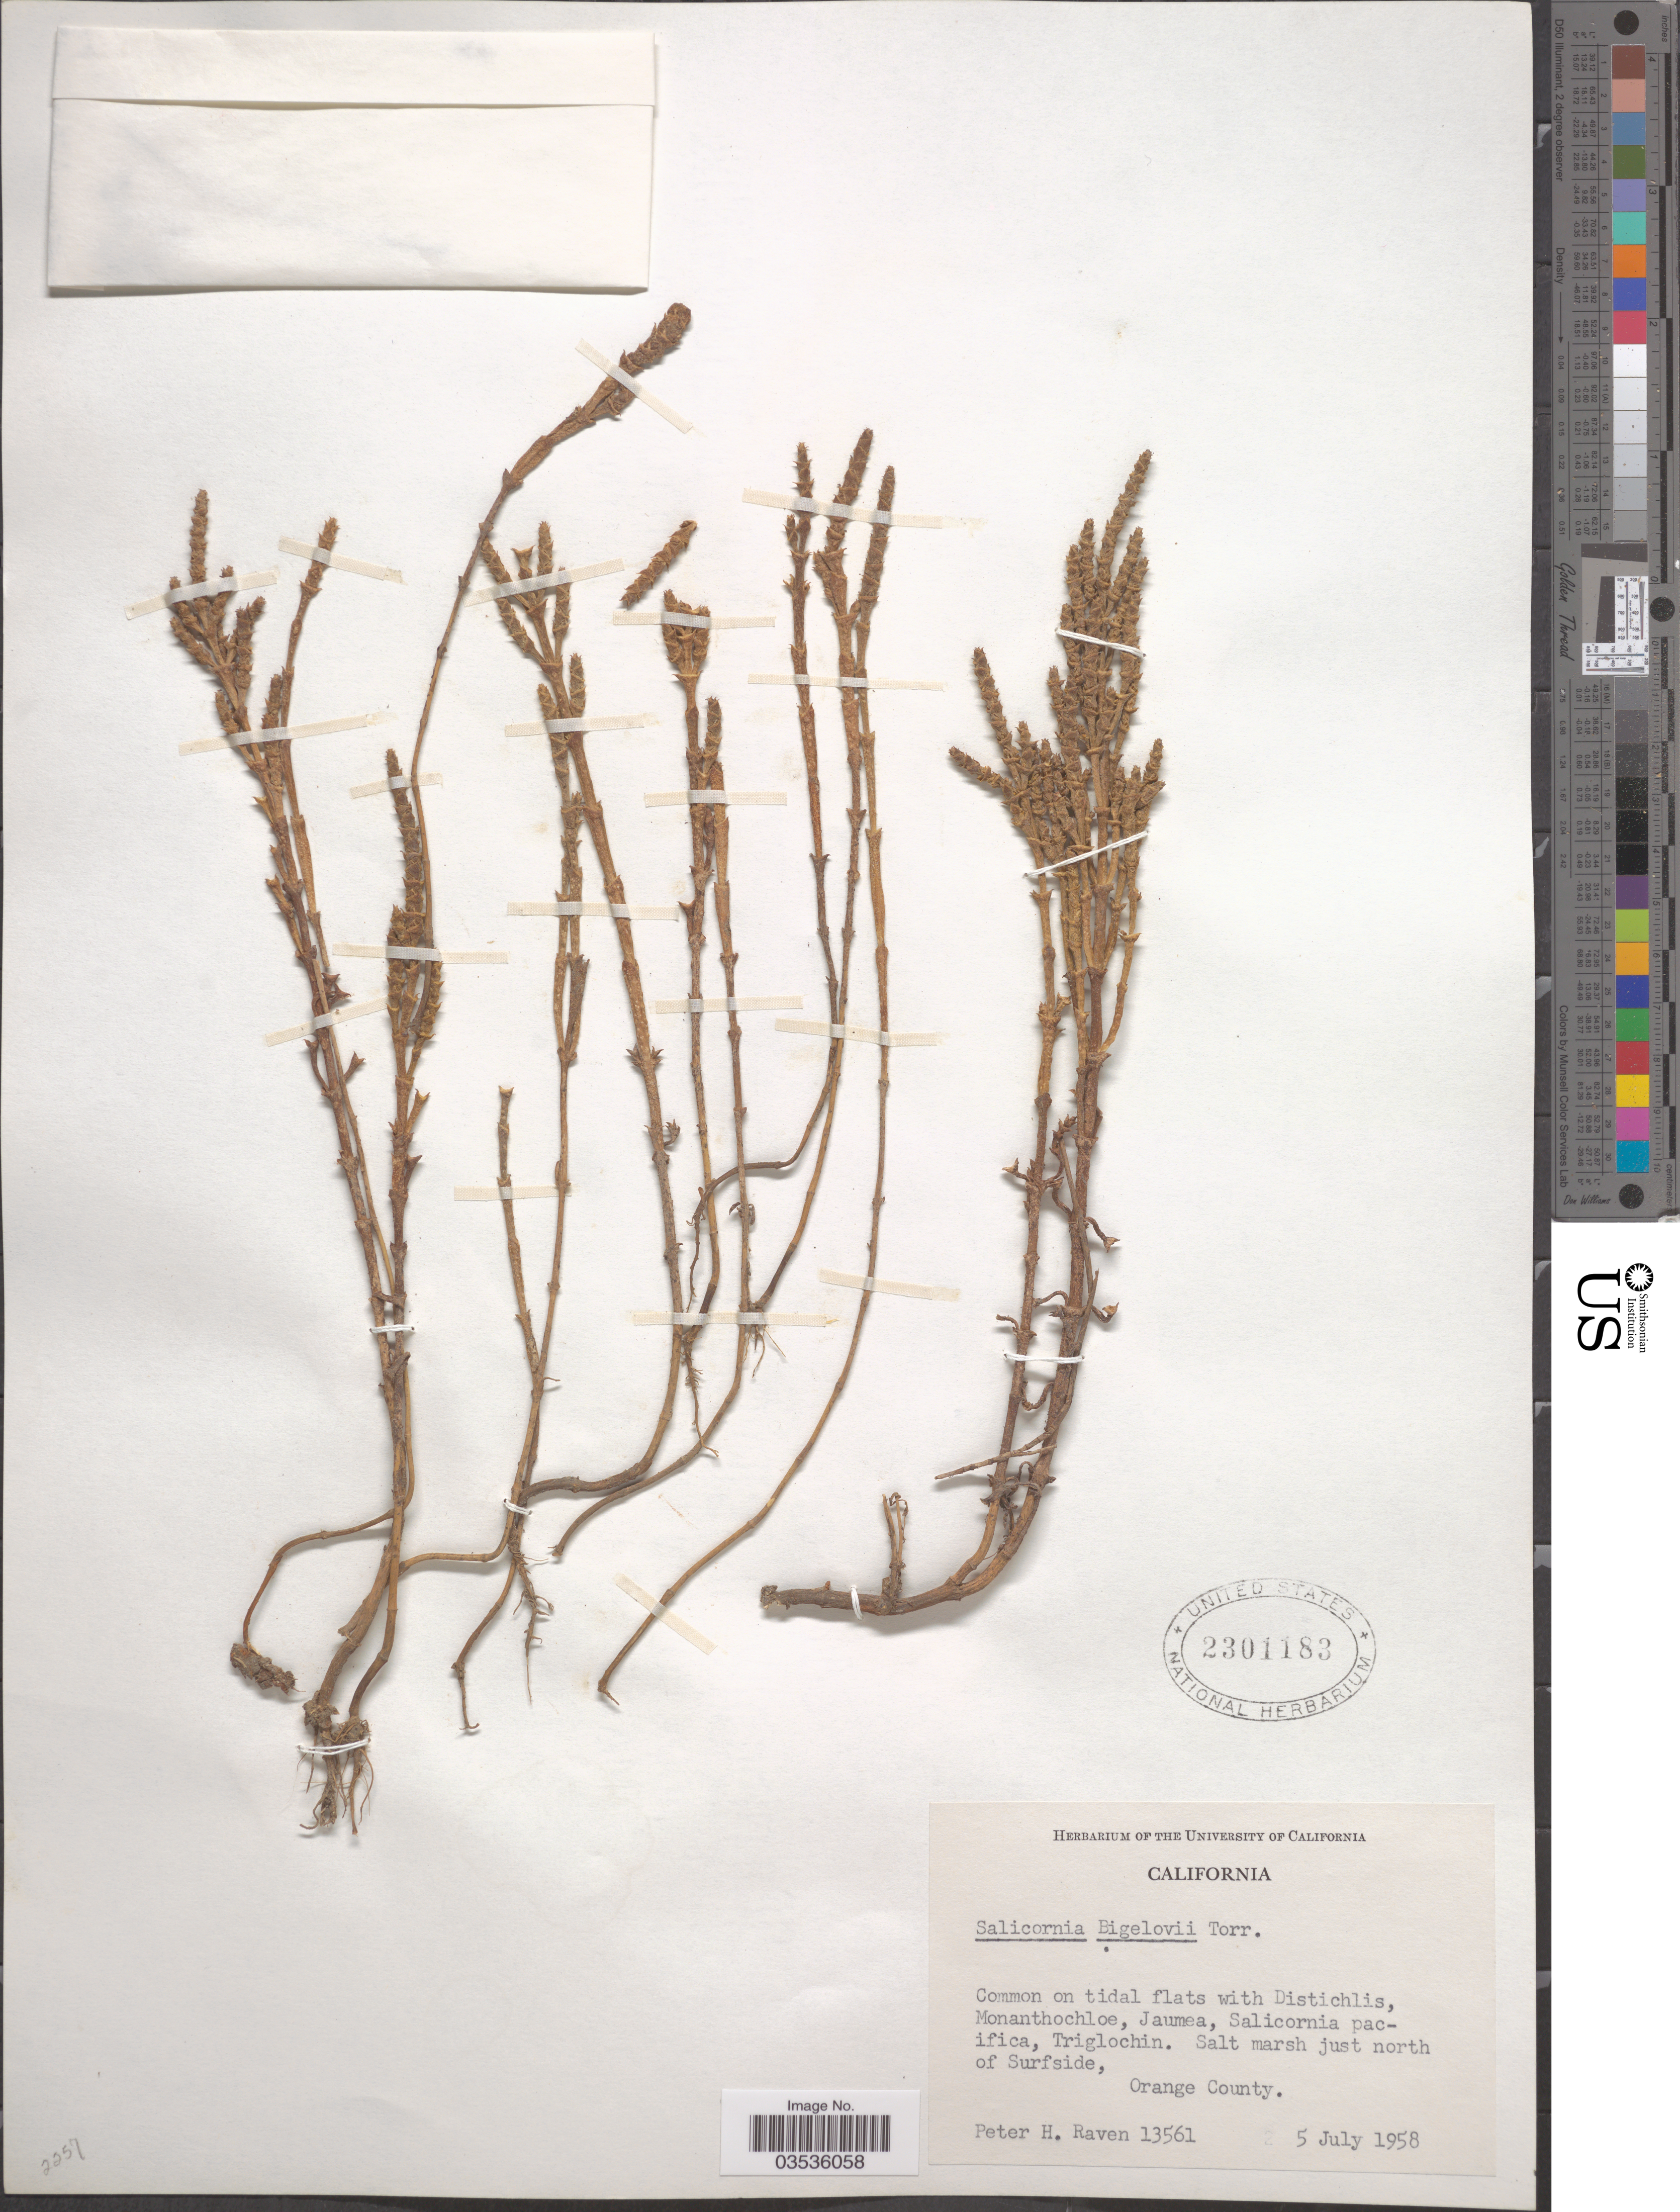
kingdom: Plantae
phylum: Tracheophyta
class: Magnoliopsida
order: Caryophyllales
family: Amaranthaceae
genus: Salicornia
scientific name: Salicornia bigelovii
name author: Torr.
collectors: P. Raven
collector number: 13561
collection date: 1958-07-05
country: United States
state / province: California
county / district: Orange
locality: Salt marsh just north of Surfside, Orange County.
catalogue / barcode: US 2301183